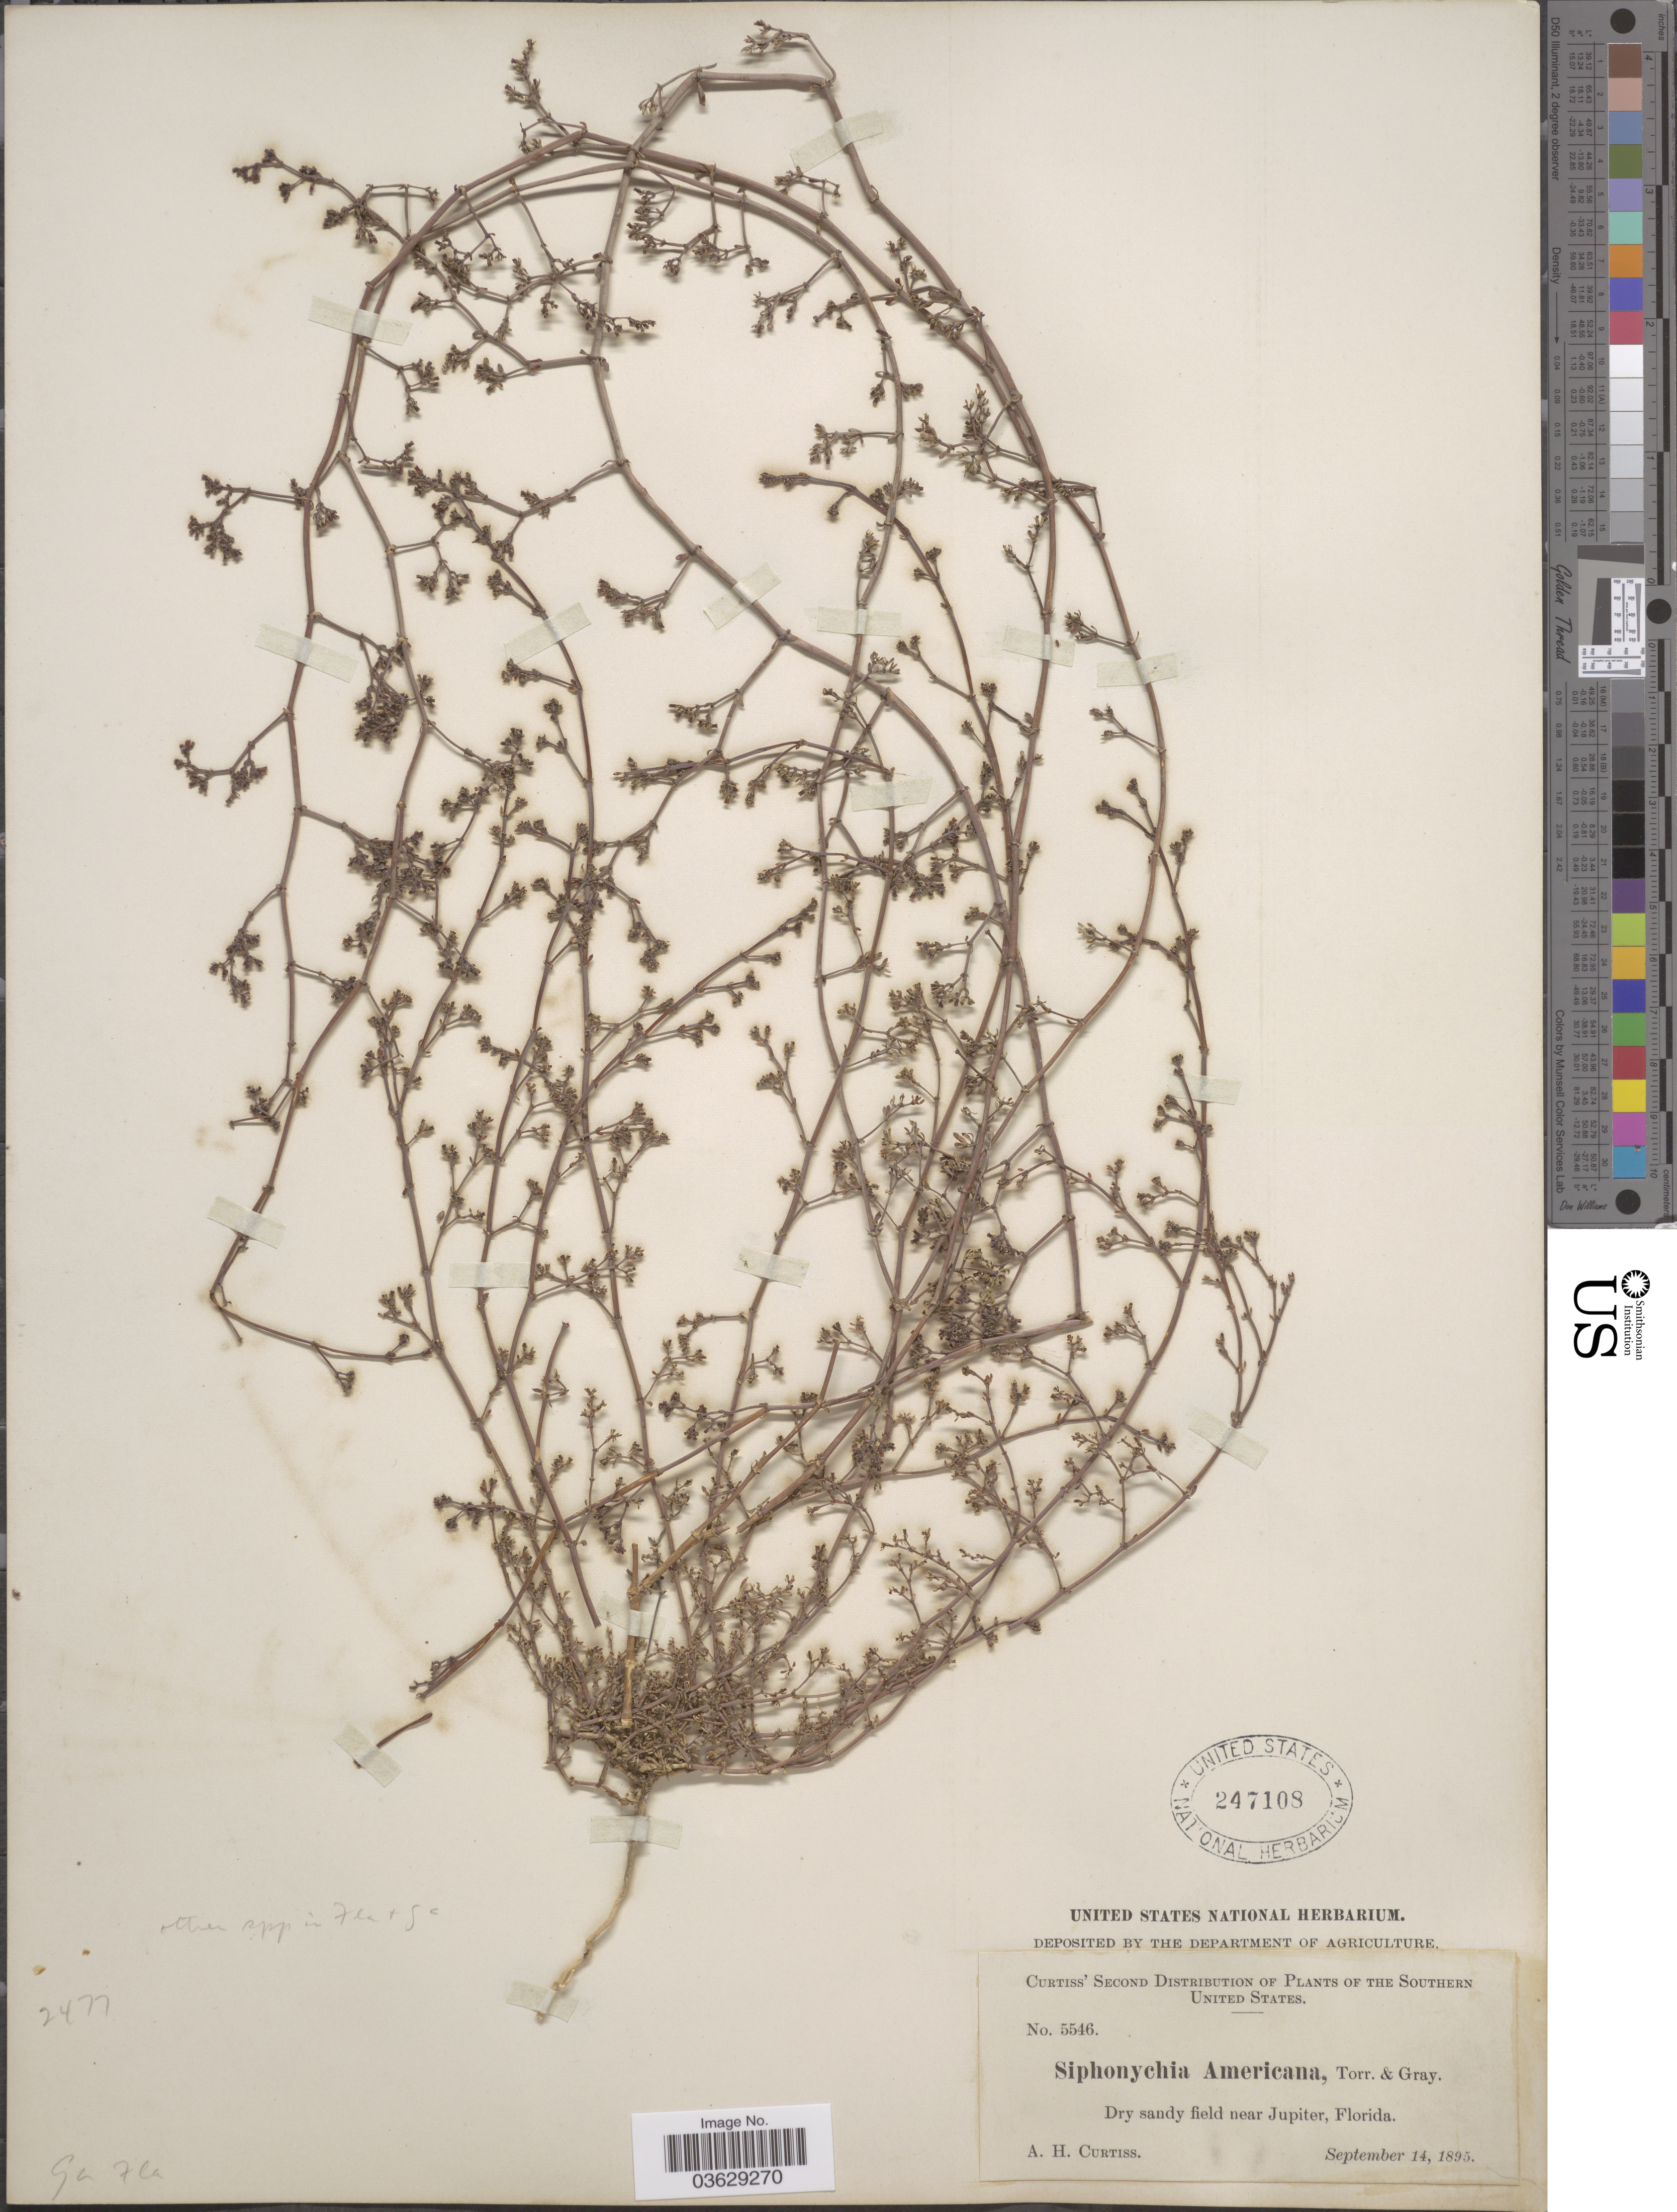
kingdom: Plantae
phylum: Tracheophyta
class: Magnoliopsida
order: Caryophyllales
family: Caryophyllaceae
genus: Paronychia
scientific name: Paronychia americana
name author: (Nutt.) Fenzl ex Walp.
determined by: Strong, Mark T., (BOT), Smithsonian Institution - National Museum of Natural History (UNITED STATES)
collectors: A. H. Curtiss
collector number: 5546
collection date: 1895-09-14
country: United States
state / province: Florida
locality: The Southern United States. Dry sandy field near Jupiter.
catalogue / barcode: US 247108